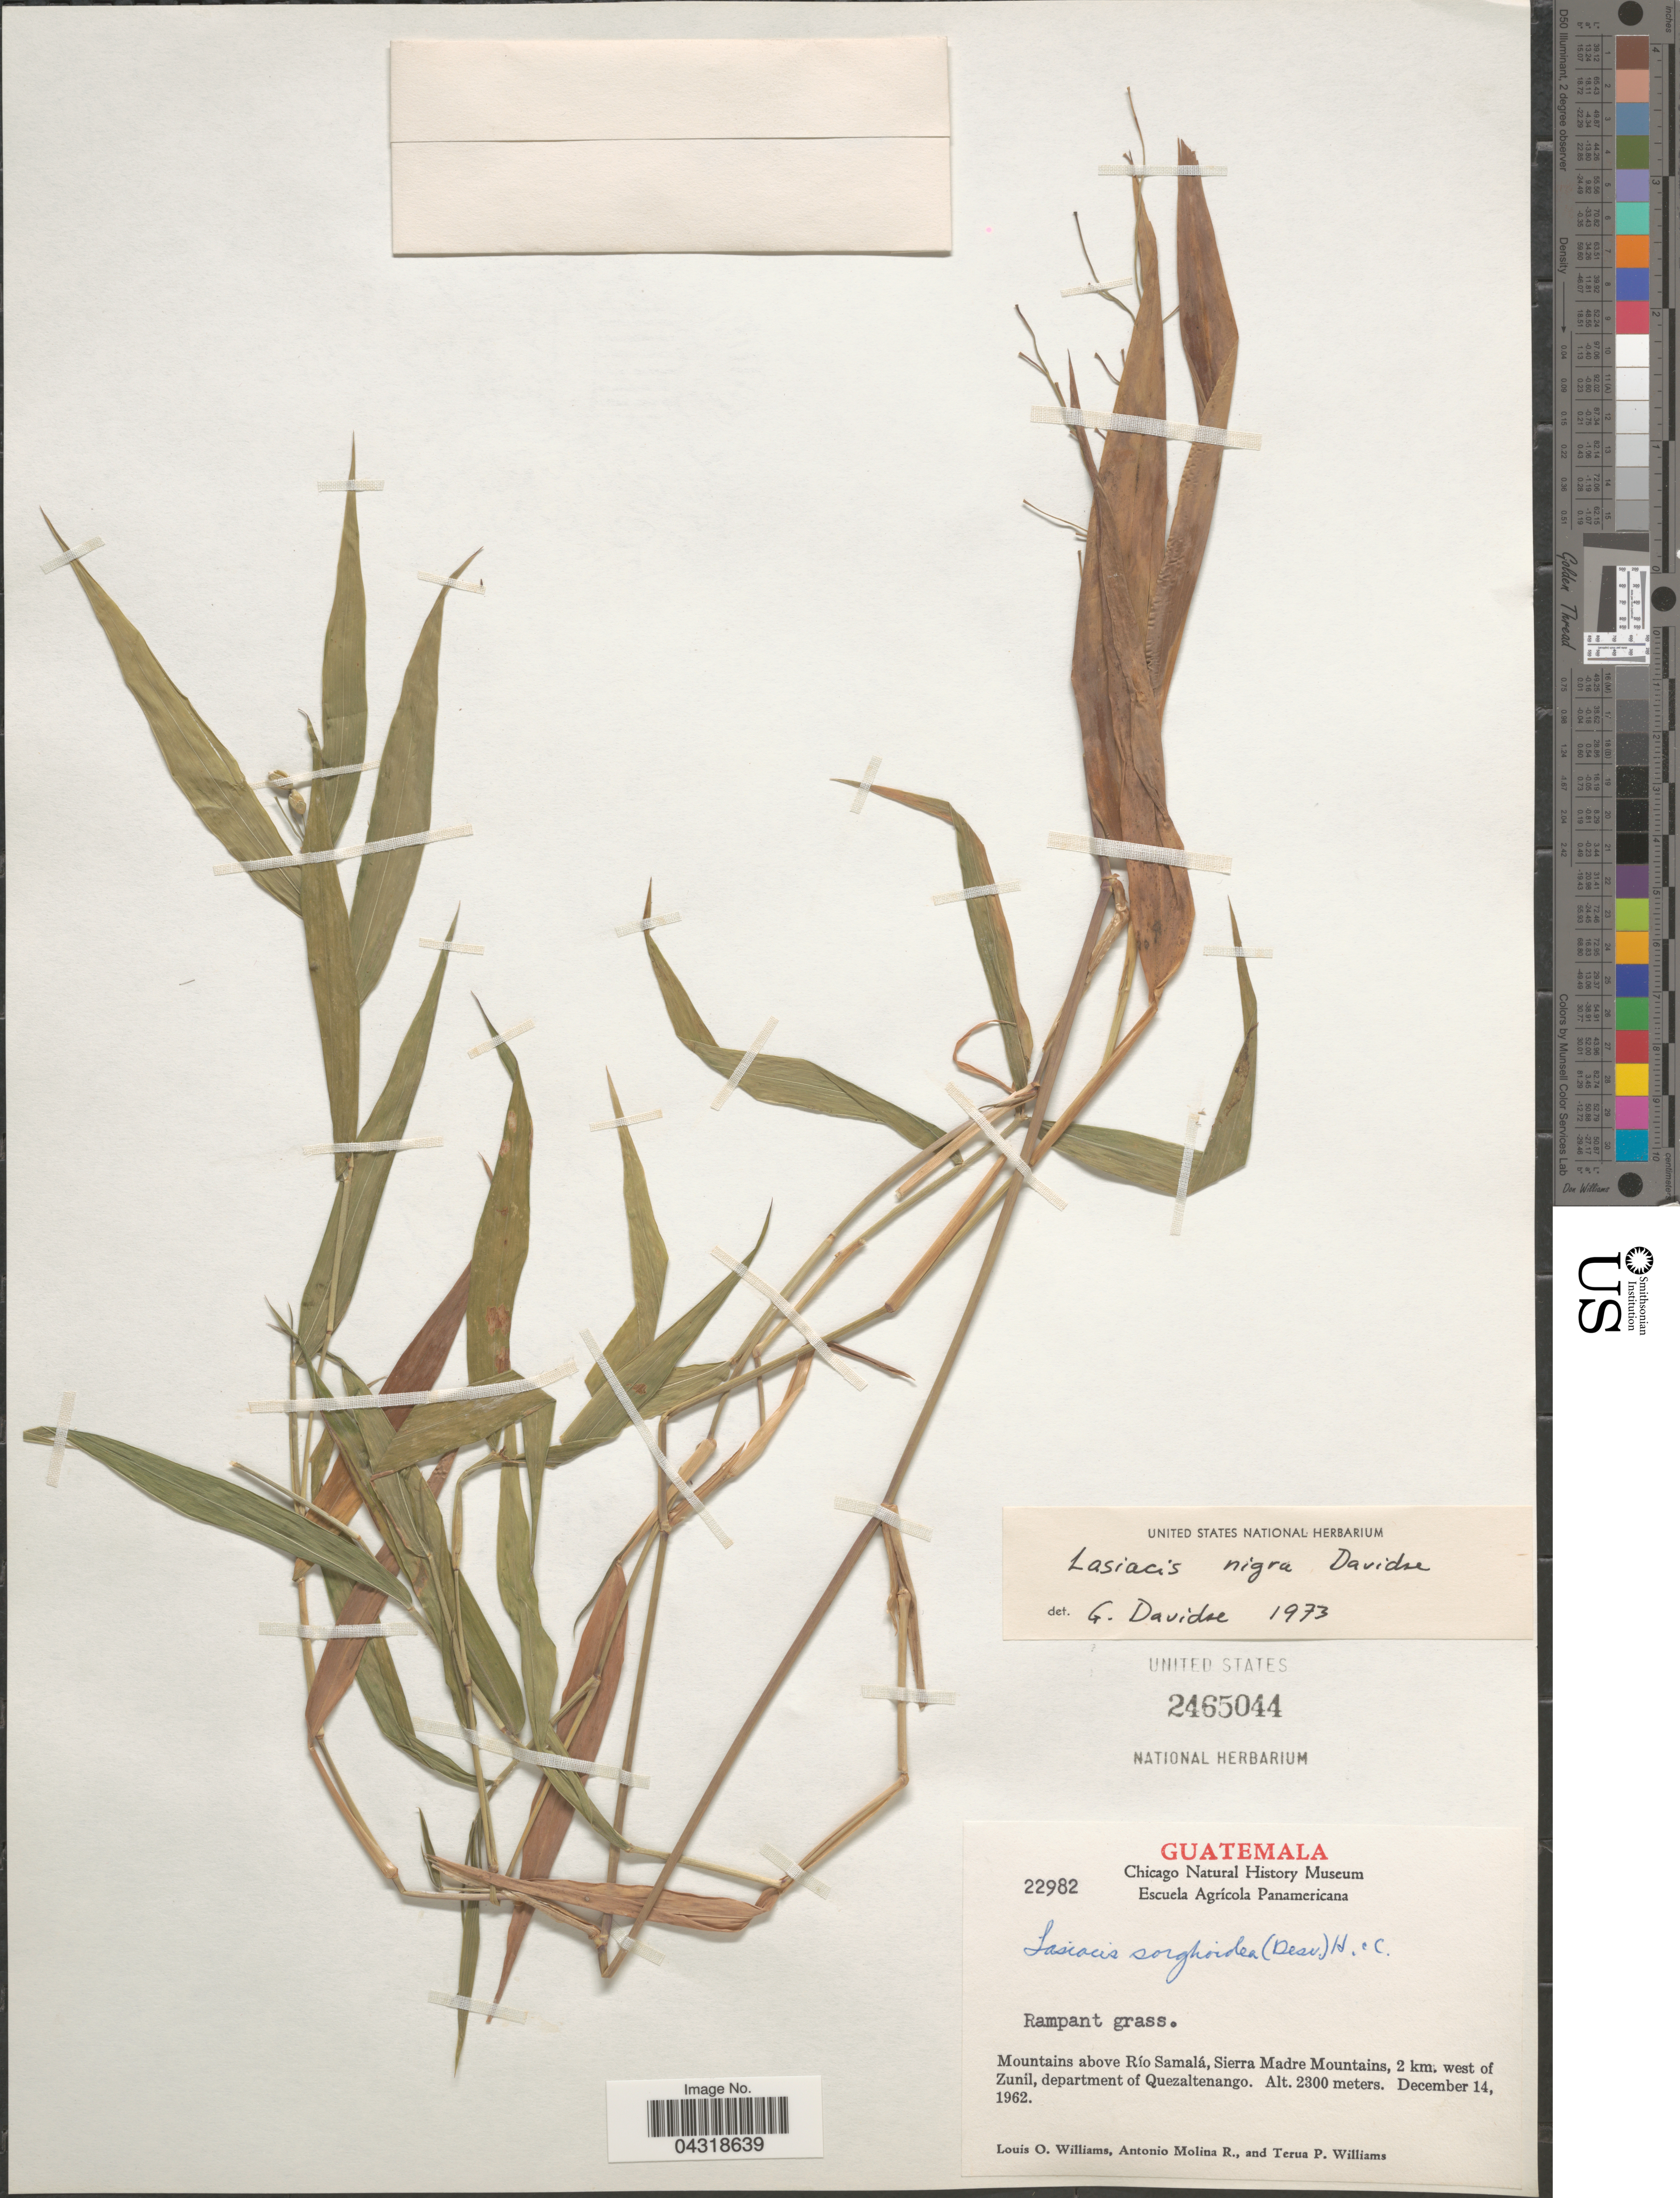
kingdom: Plantae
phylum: Tracheophyta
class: Liliopsida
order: Poales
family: Poaceae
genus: Lasiacis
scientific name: Lasiacis nigra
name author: Davidse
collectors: L. O. Williams, A. Molina R. & T. Williams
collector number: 22982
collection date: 1962-12-14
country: Guatemala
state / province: Quetzaltenango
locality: Mountains above Río Samalá, Sierra Madre Mountains, 2 km. west of Zunil, department of Quezaltenango.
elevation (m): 2300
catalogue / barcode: US 2465044